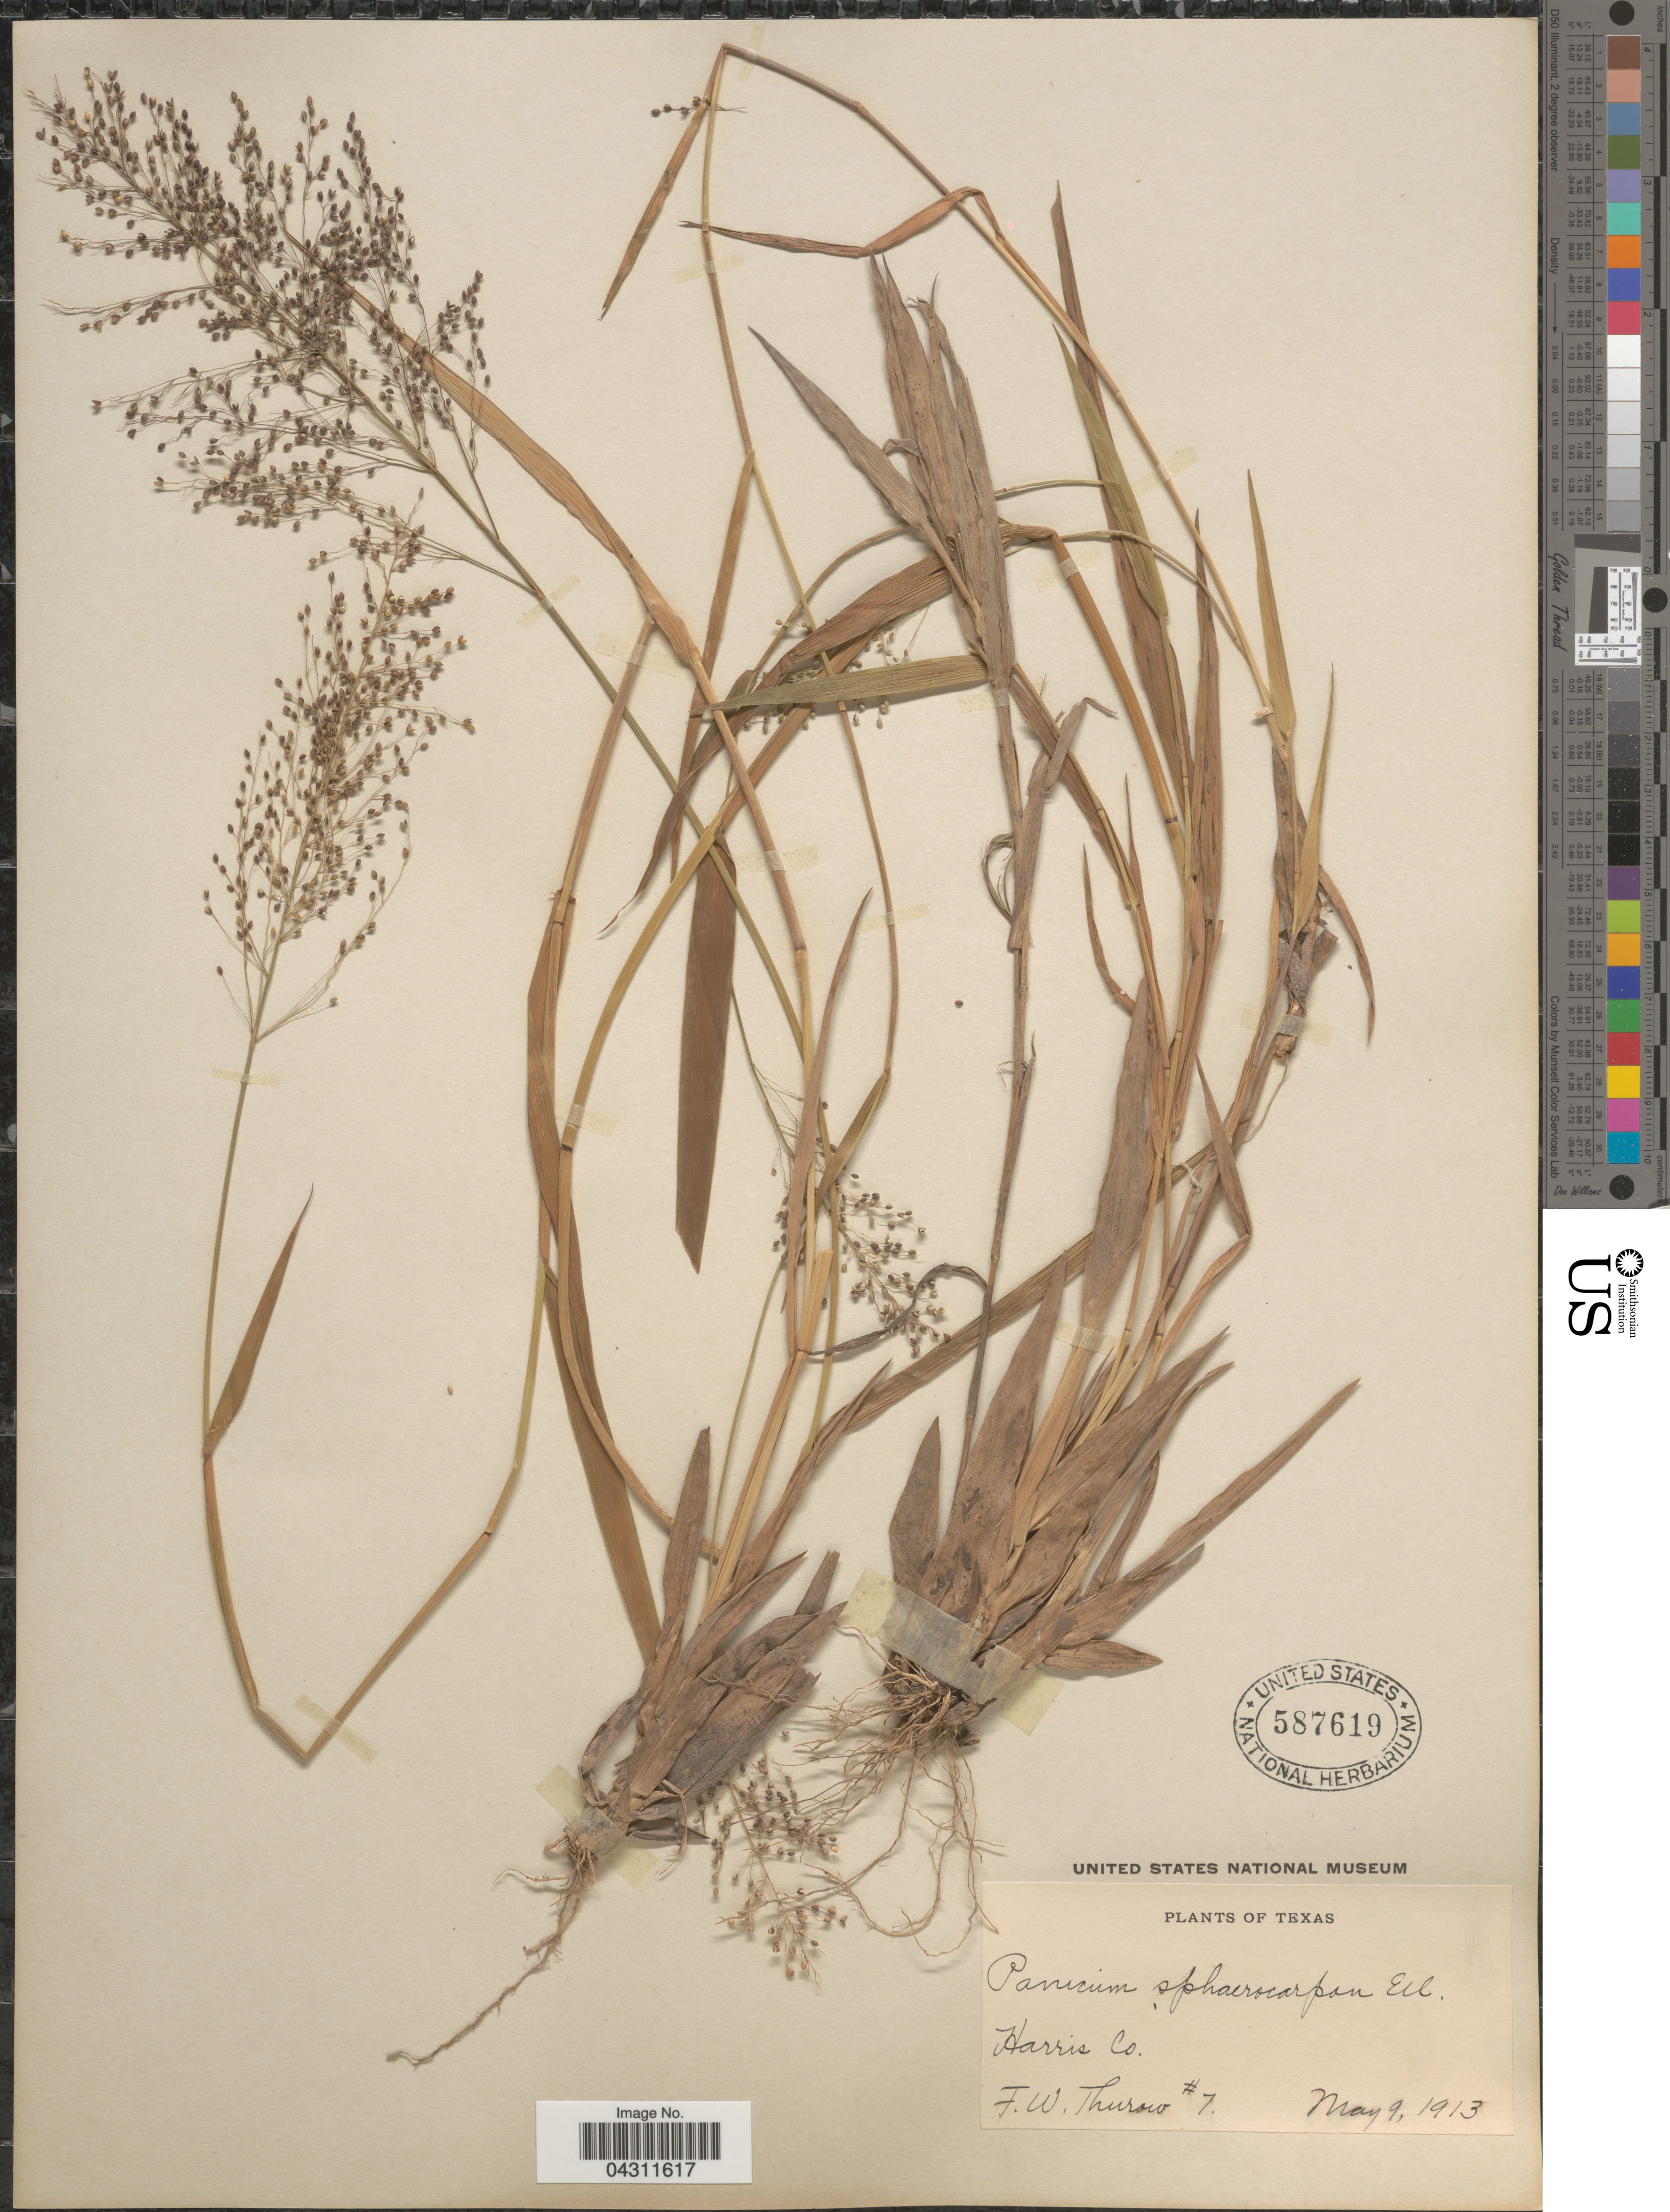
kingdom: Plantae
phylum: Tracheophyta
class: Liliopsida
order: Poales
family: Poaceae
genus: Dichanthelium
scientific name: Dichanthelium strigosum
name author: (Muhl. ex Elliott) Freckmann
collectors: F. W. Thurow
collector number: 7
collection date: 1913-05-09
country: United States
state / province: Texas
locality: Harris Co.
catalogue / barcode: US 587619